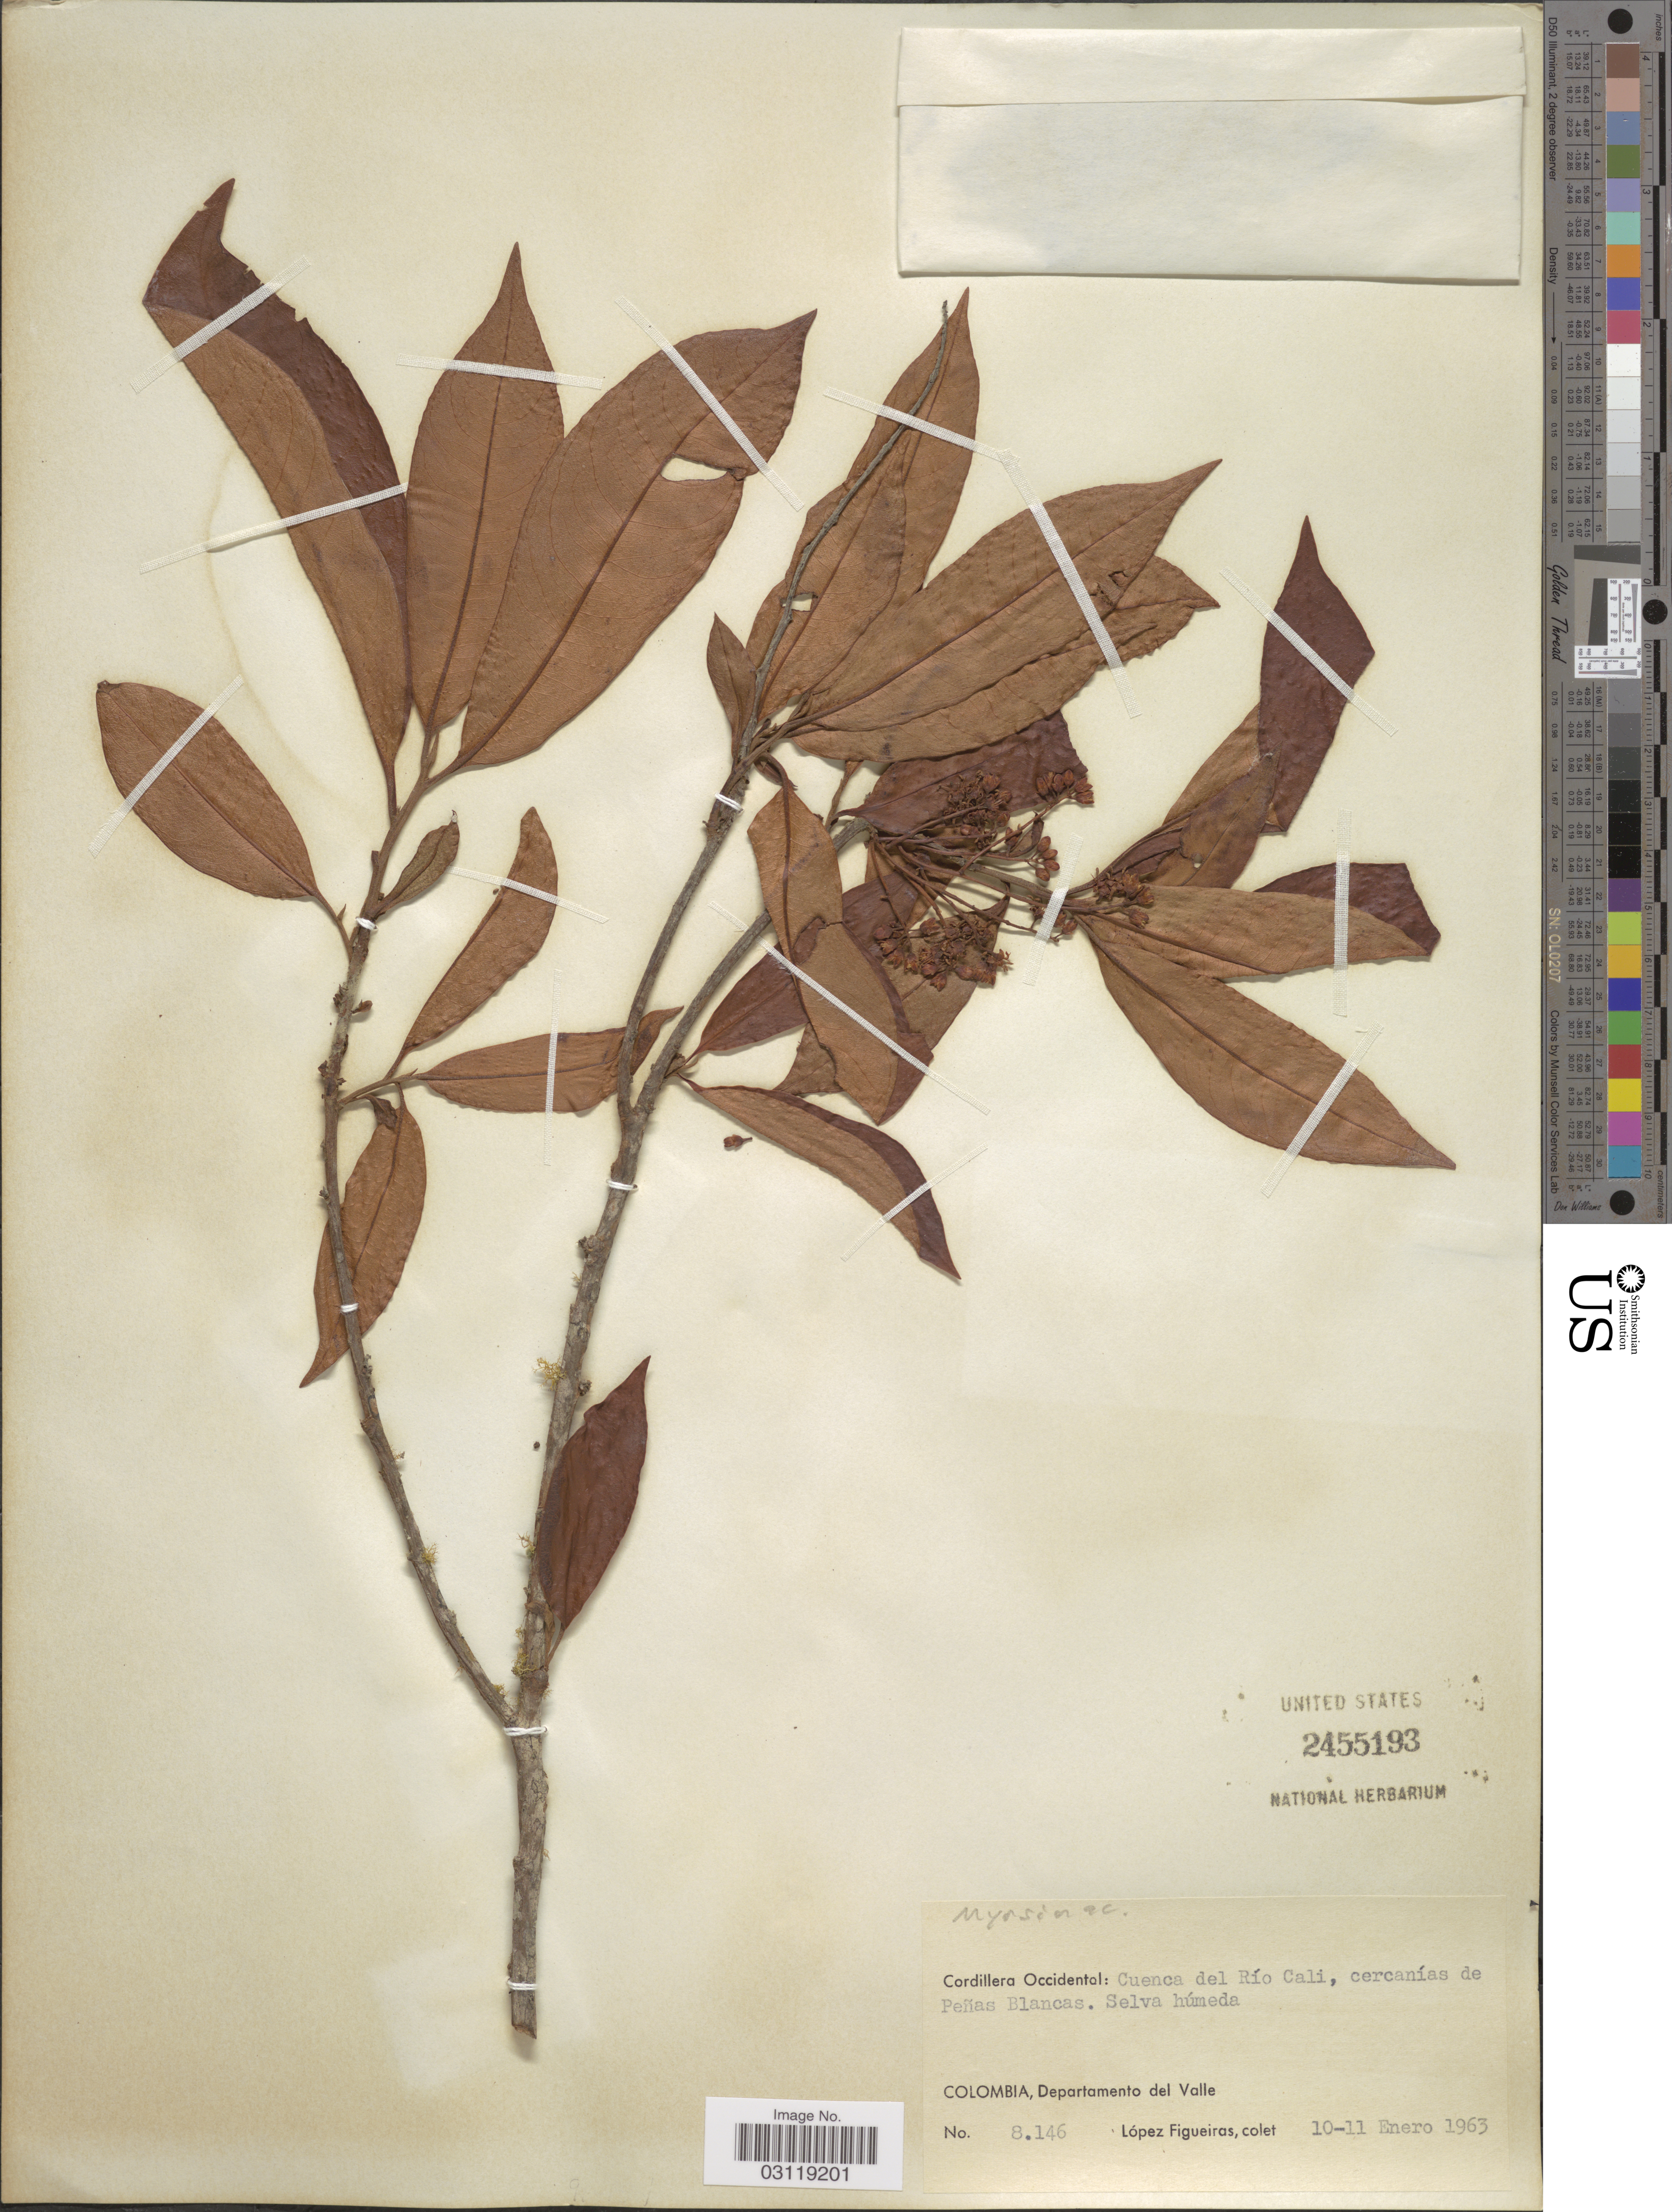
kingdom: Plantae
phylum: Tracheophyta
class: Magnoliopsida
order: Ericales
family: Primulaceae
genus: Geissanthus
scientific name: Geissanthus sp.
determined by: Pipoly, J. J.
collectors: M. López Figueiras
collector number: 8146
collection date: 1963-01-10/1963-01-11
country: Colombia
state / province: Valle del Cauca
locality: Cordillera Occidental: Cuenca del Río Cali, cercanías de Peñas Blancas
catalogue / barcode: US 2455193